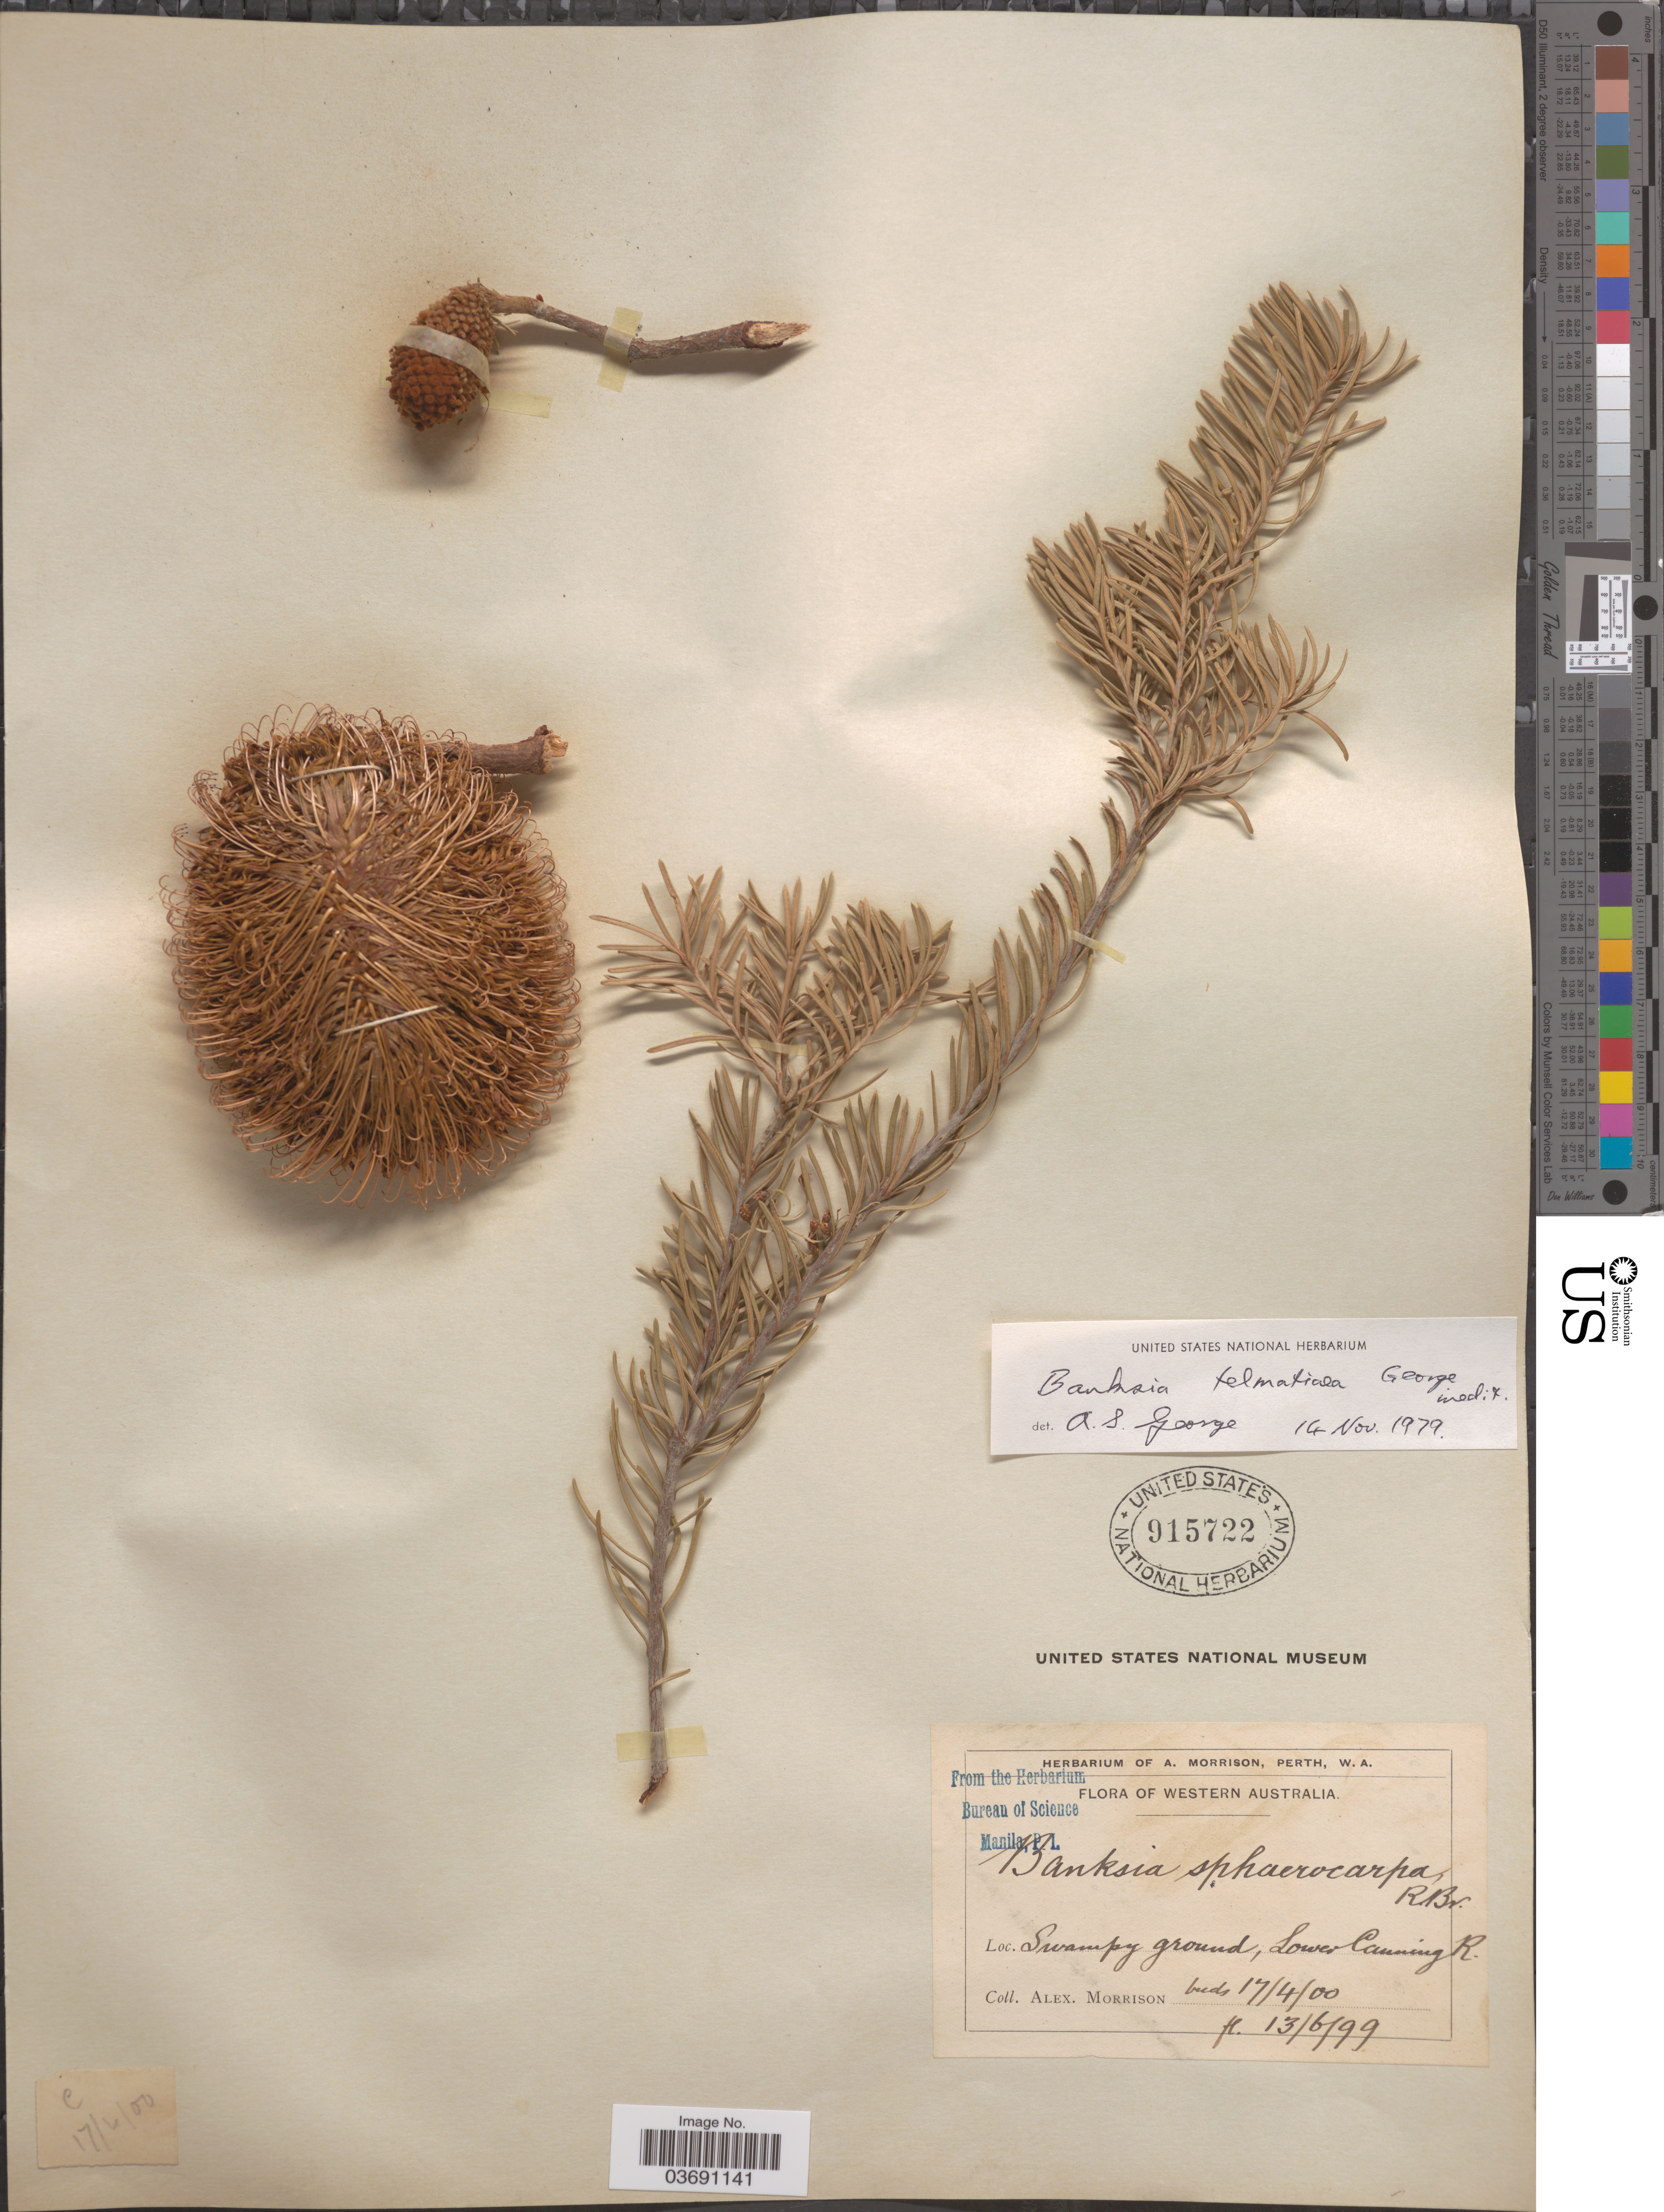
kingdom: Plantae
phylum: Tracheophyta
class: Magnoliopsida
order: Proteales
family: Proteaceae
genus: Banksia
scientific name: Banksia telmatiaea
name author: A.S. George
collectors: A. Morrison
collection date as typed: Transcribed d/m/y: 13/6/99 to 17/4/0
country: Australia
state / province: Western Australia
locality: Swampy ground, Lower Canning R.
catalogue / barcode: US 915722